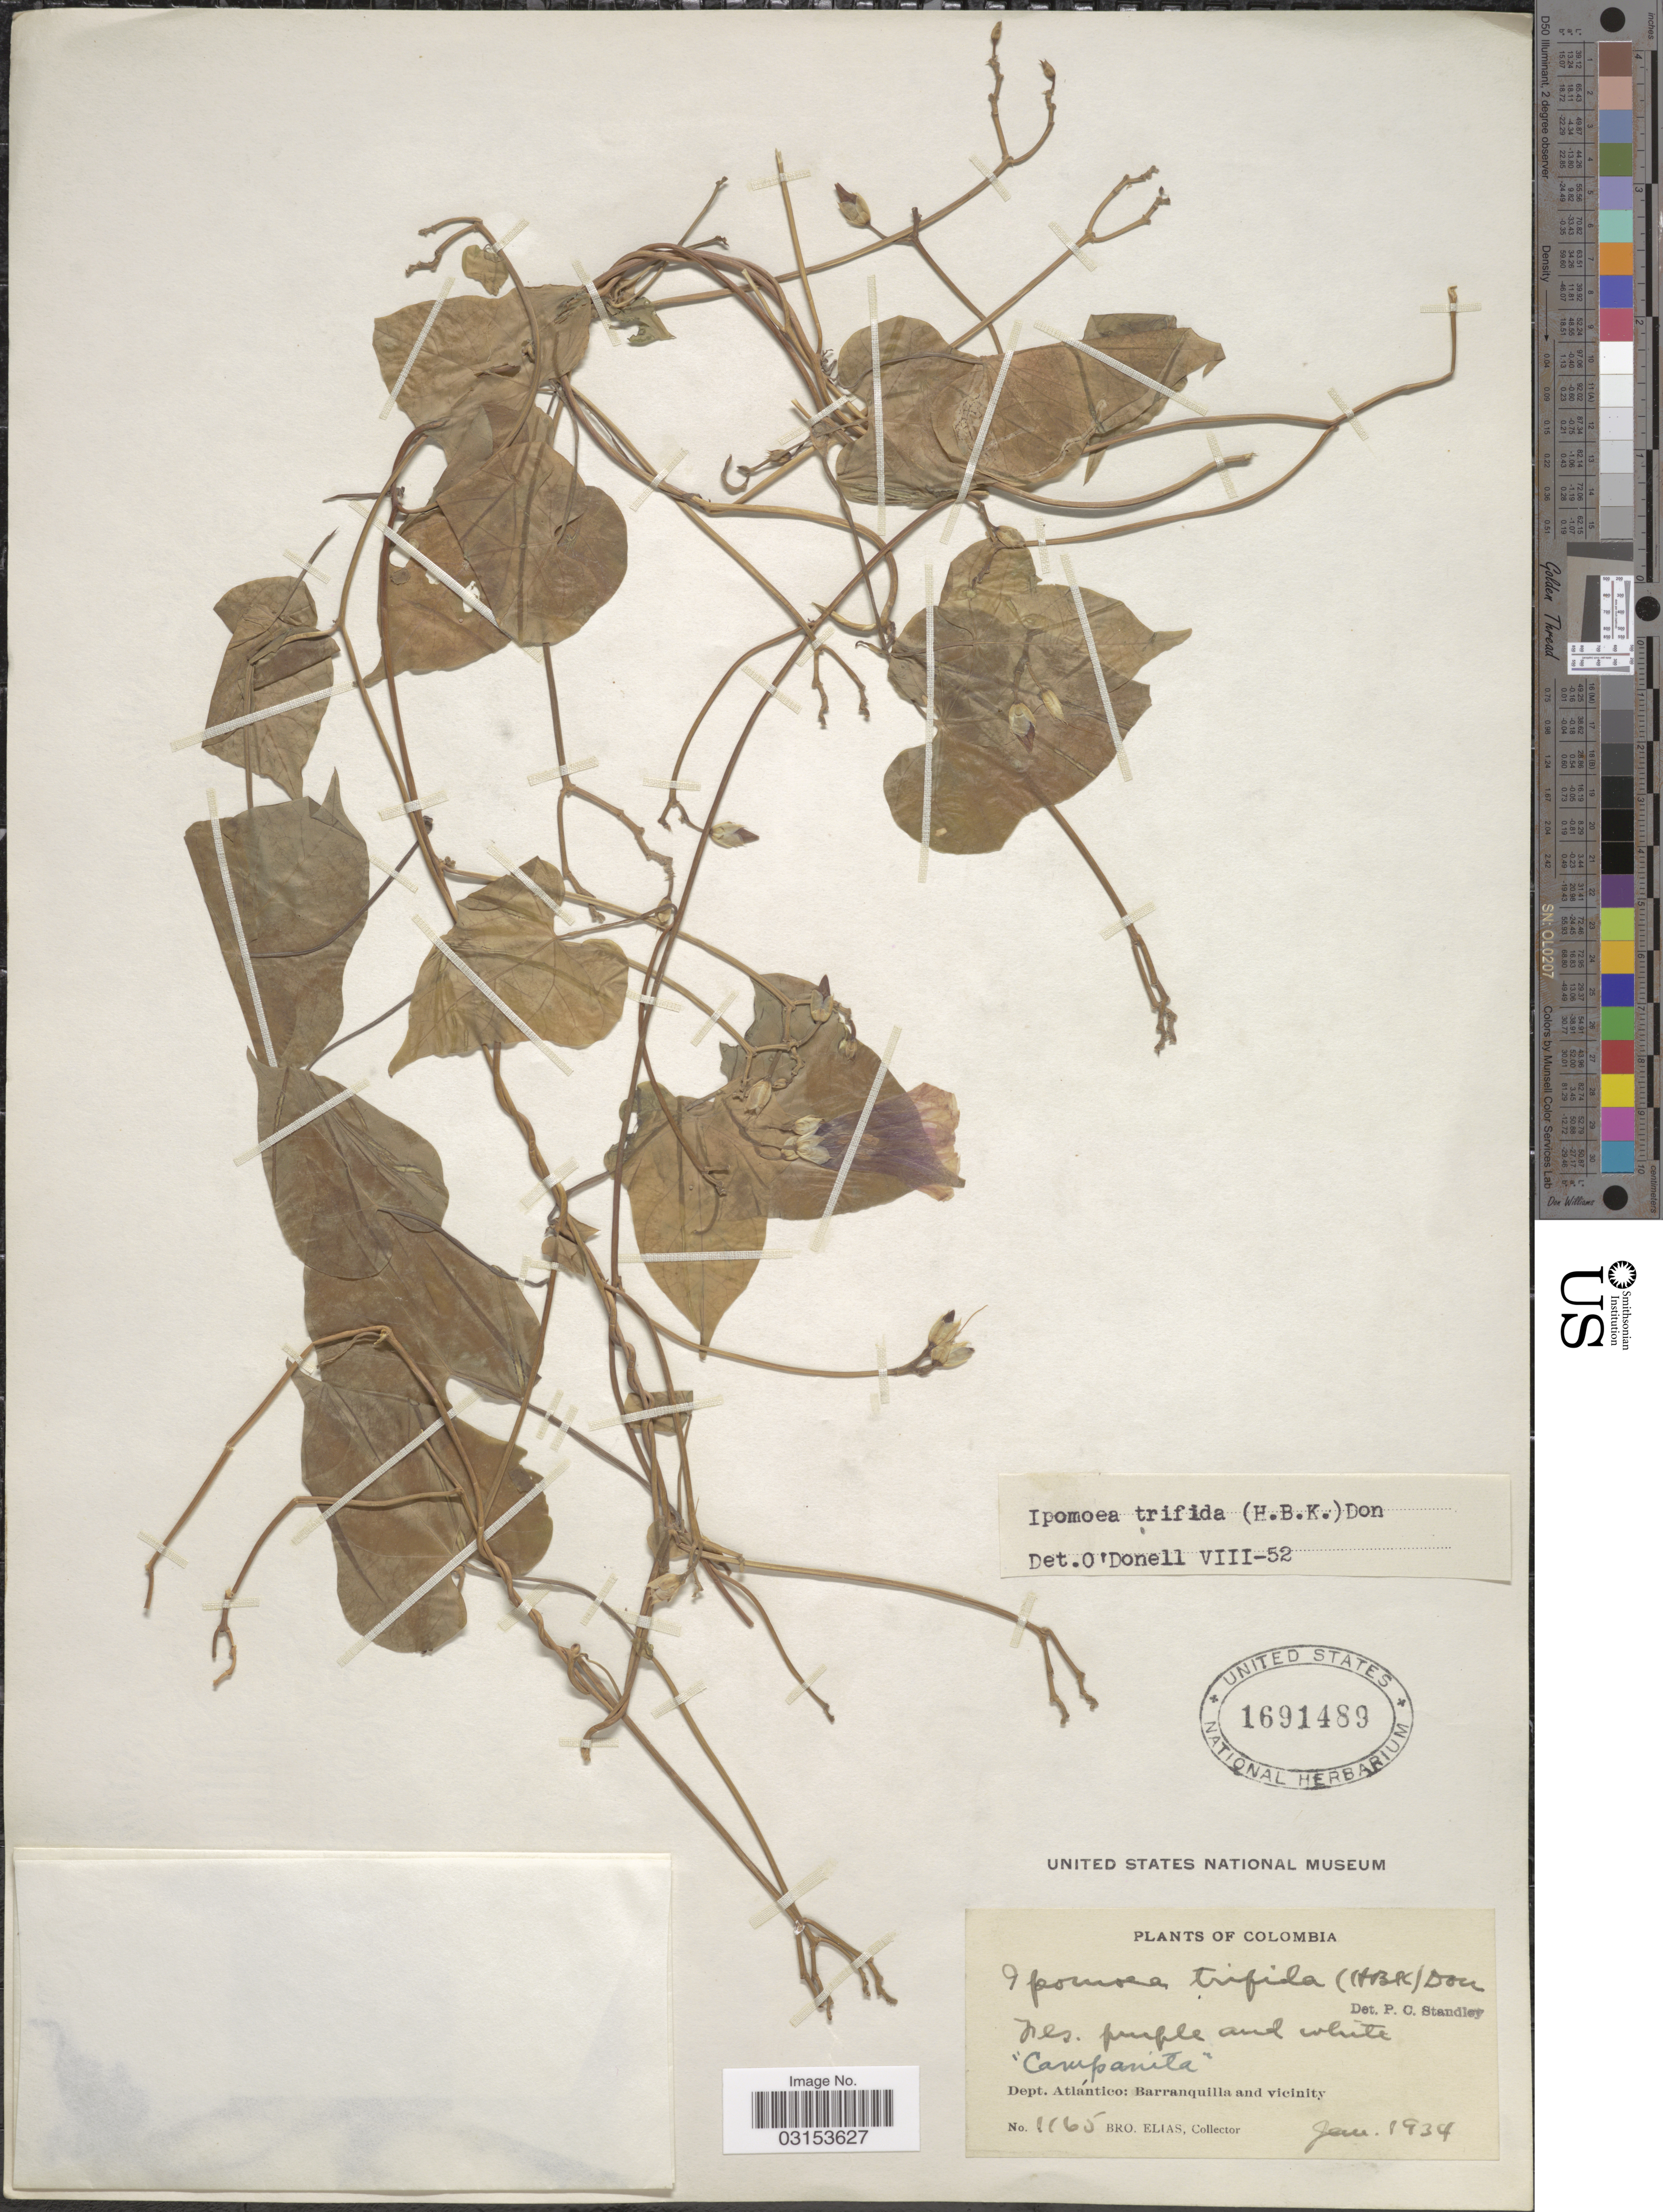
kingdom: Plantae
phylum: Tracheophyta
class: Magnoliopsida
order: Solanales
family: Convolvulaceae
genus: Ipomoea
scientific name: Ipomoea trifida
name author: (Kunth) G. Don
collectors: Bro. Elias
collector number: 1165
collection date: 1934-01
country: Colombia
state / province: Atlántico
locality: Dept. Atlántico: Barranquilla and vicinity.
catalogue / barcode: US 1691489